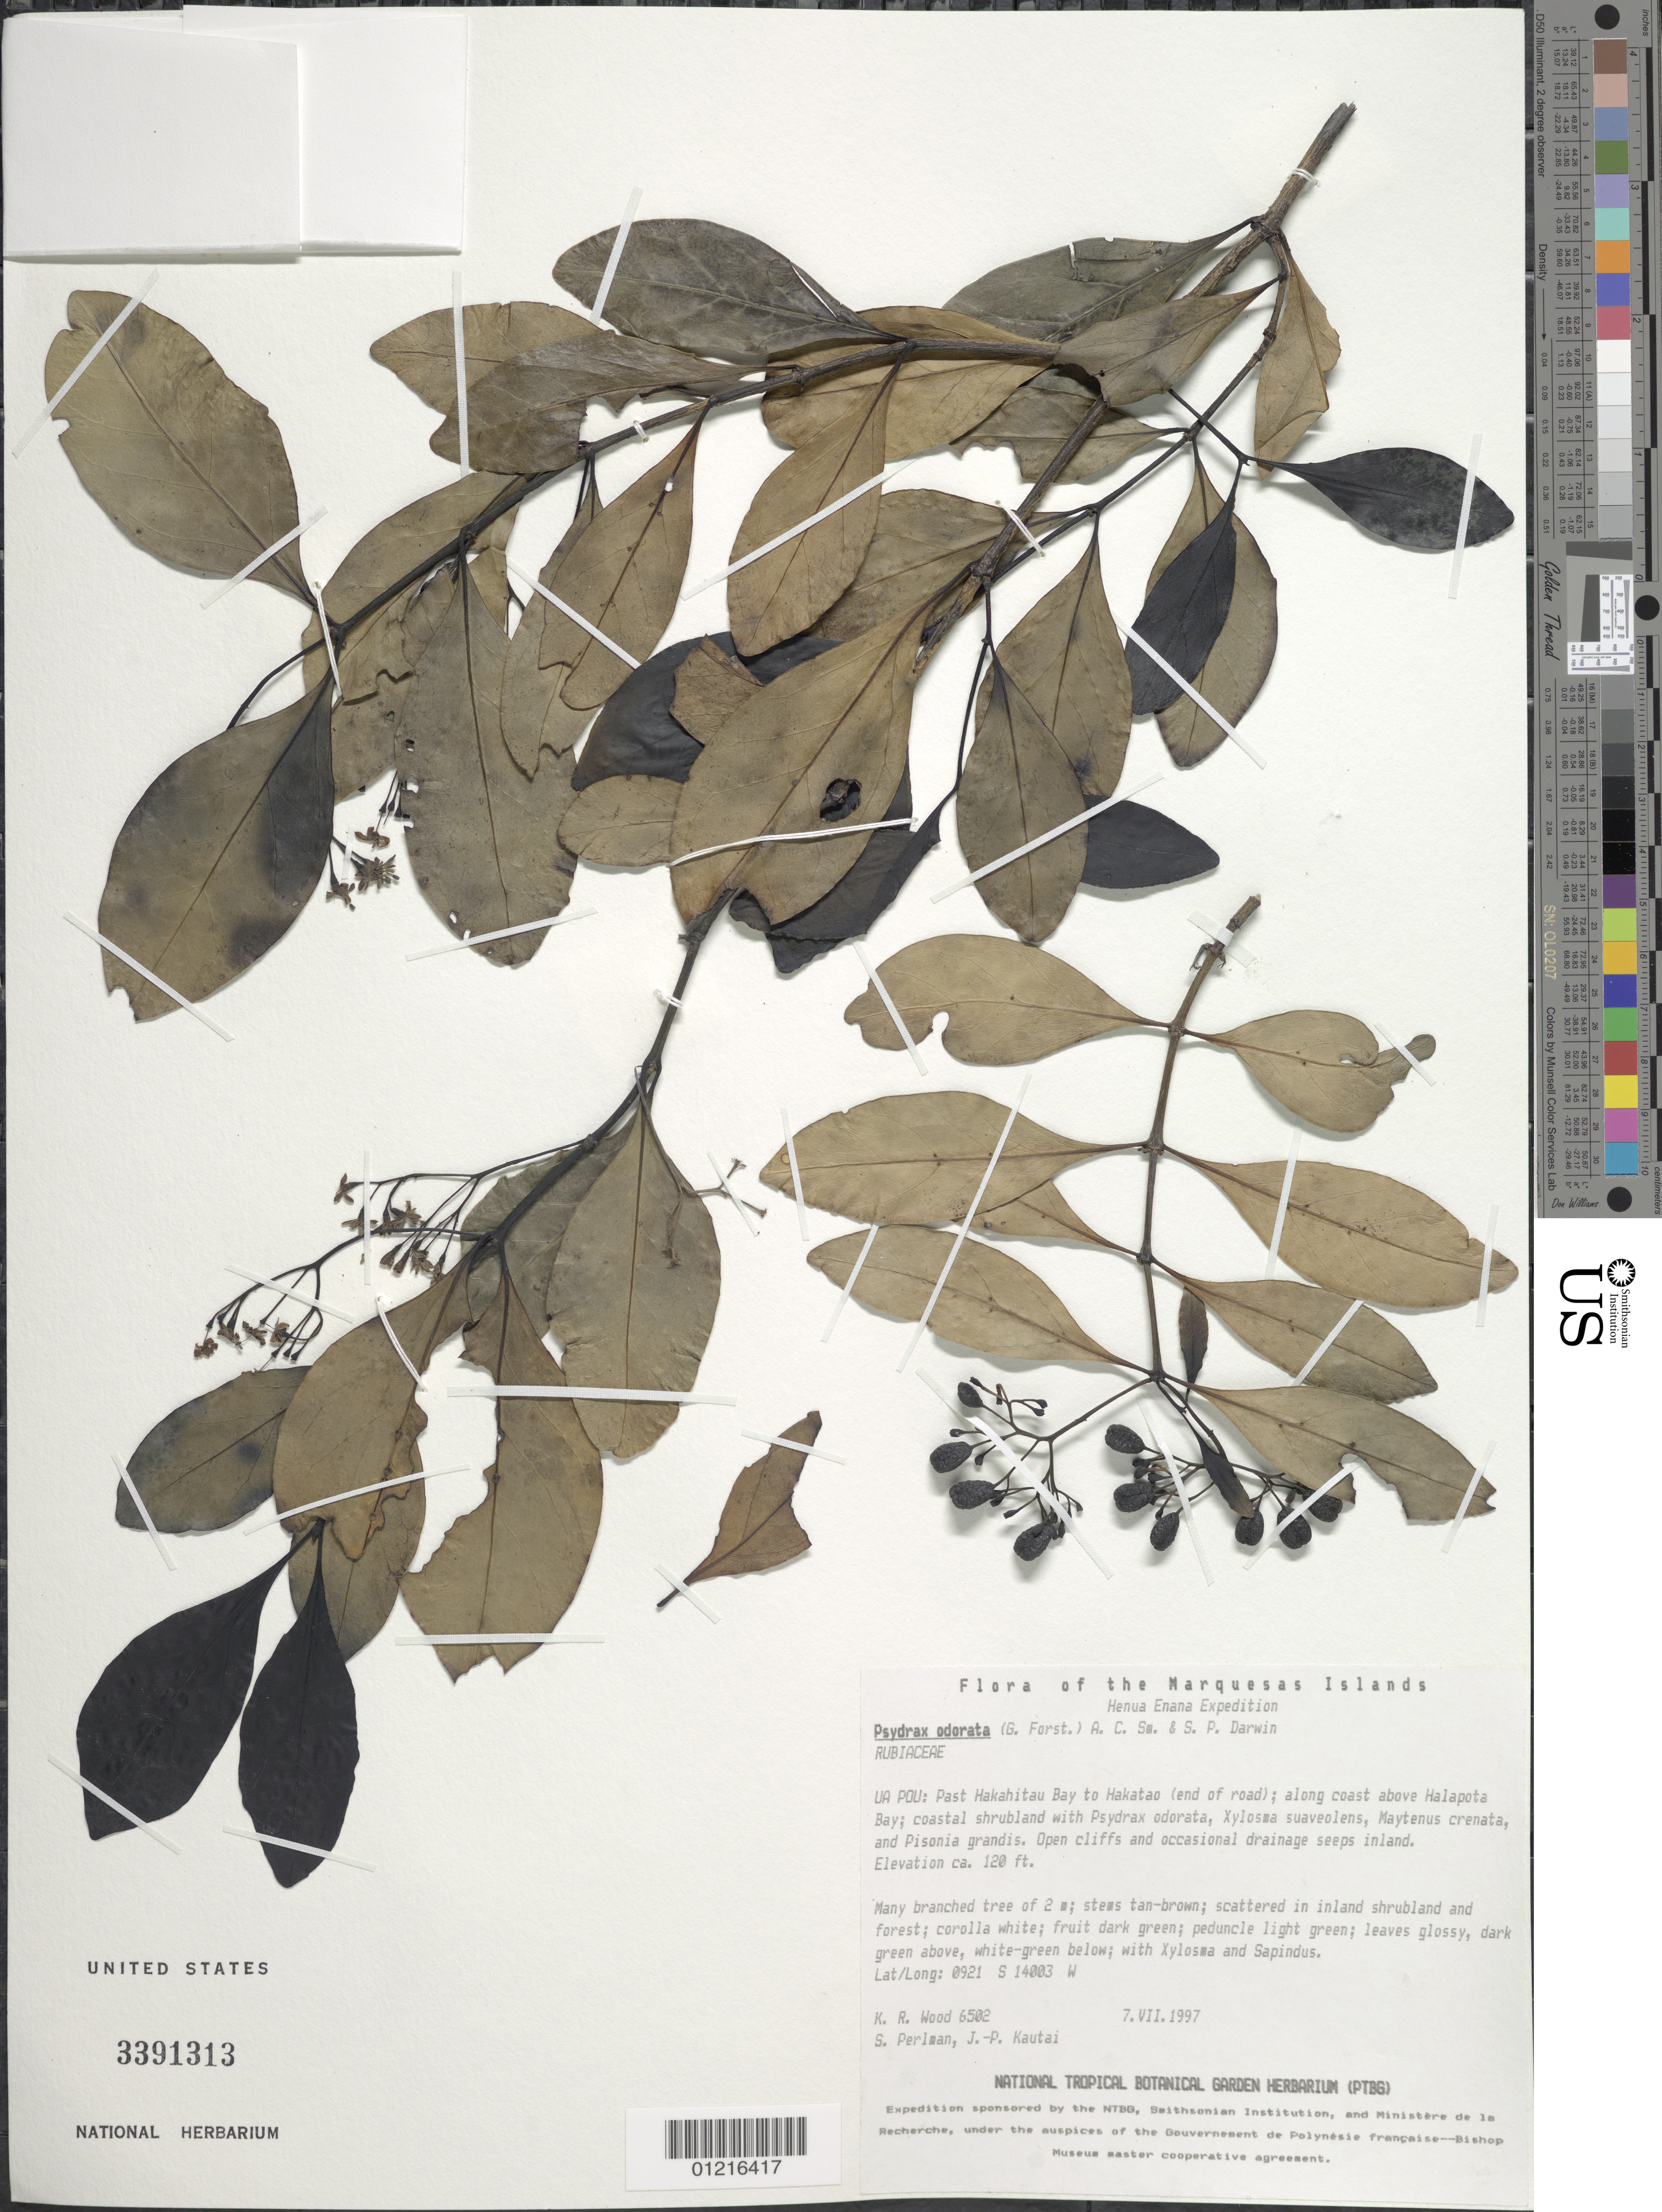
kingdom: Plantae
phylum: Tracheophyta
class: Magnoliopsida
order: Gentianales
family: Rubiaceae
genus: Psydrax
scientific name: Psydrax odorata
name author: (G. Forst.) A.C. Sm. & S.P. Darwin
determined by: Lorence, David H., (PTBG), National Tropical Botanical Garden (UNITED STATES)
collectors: K. R. Wood, S. P. Perlman & J. Kautai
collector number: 6502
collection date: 1997-07-07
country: French Polynesia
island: Ua Pou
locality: Past Hakahitau Bay to Hakatao (end of road), along coast above Halapota Bay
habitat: Coastal shrubland, open cliffs and occasional drainage seeps inland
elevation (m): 37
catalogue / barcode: US 3391313